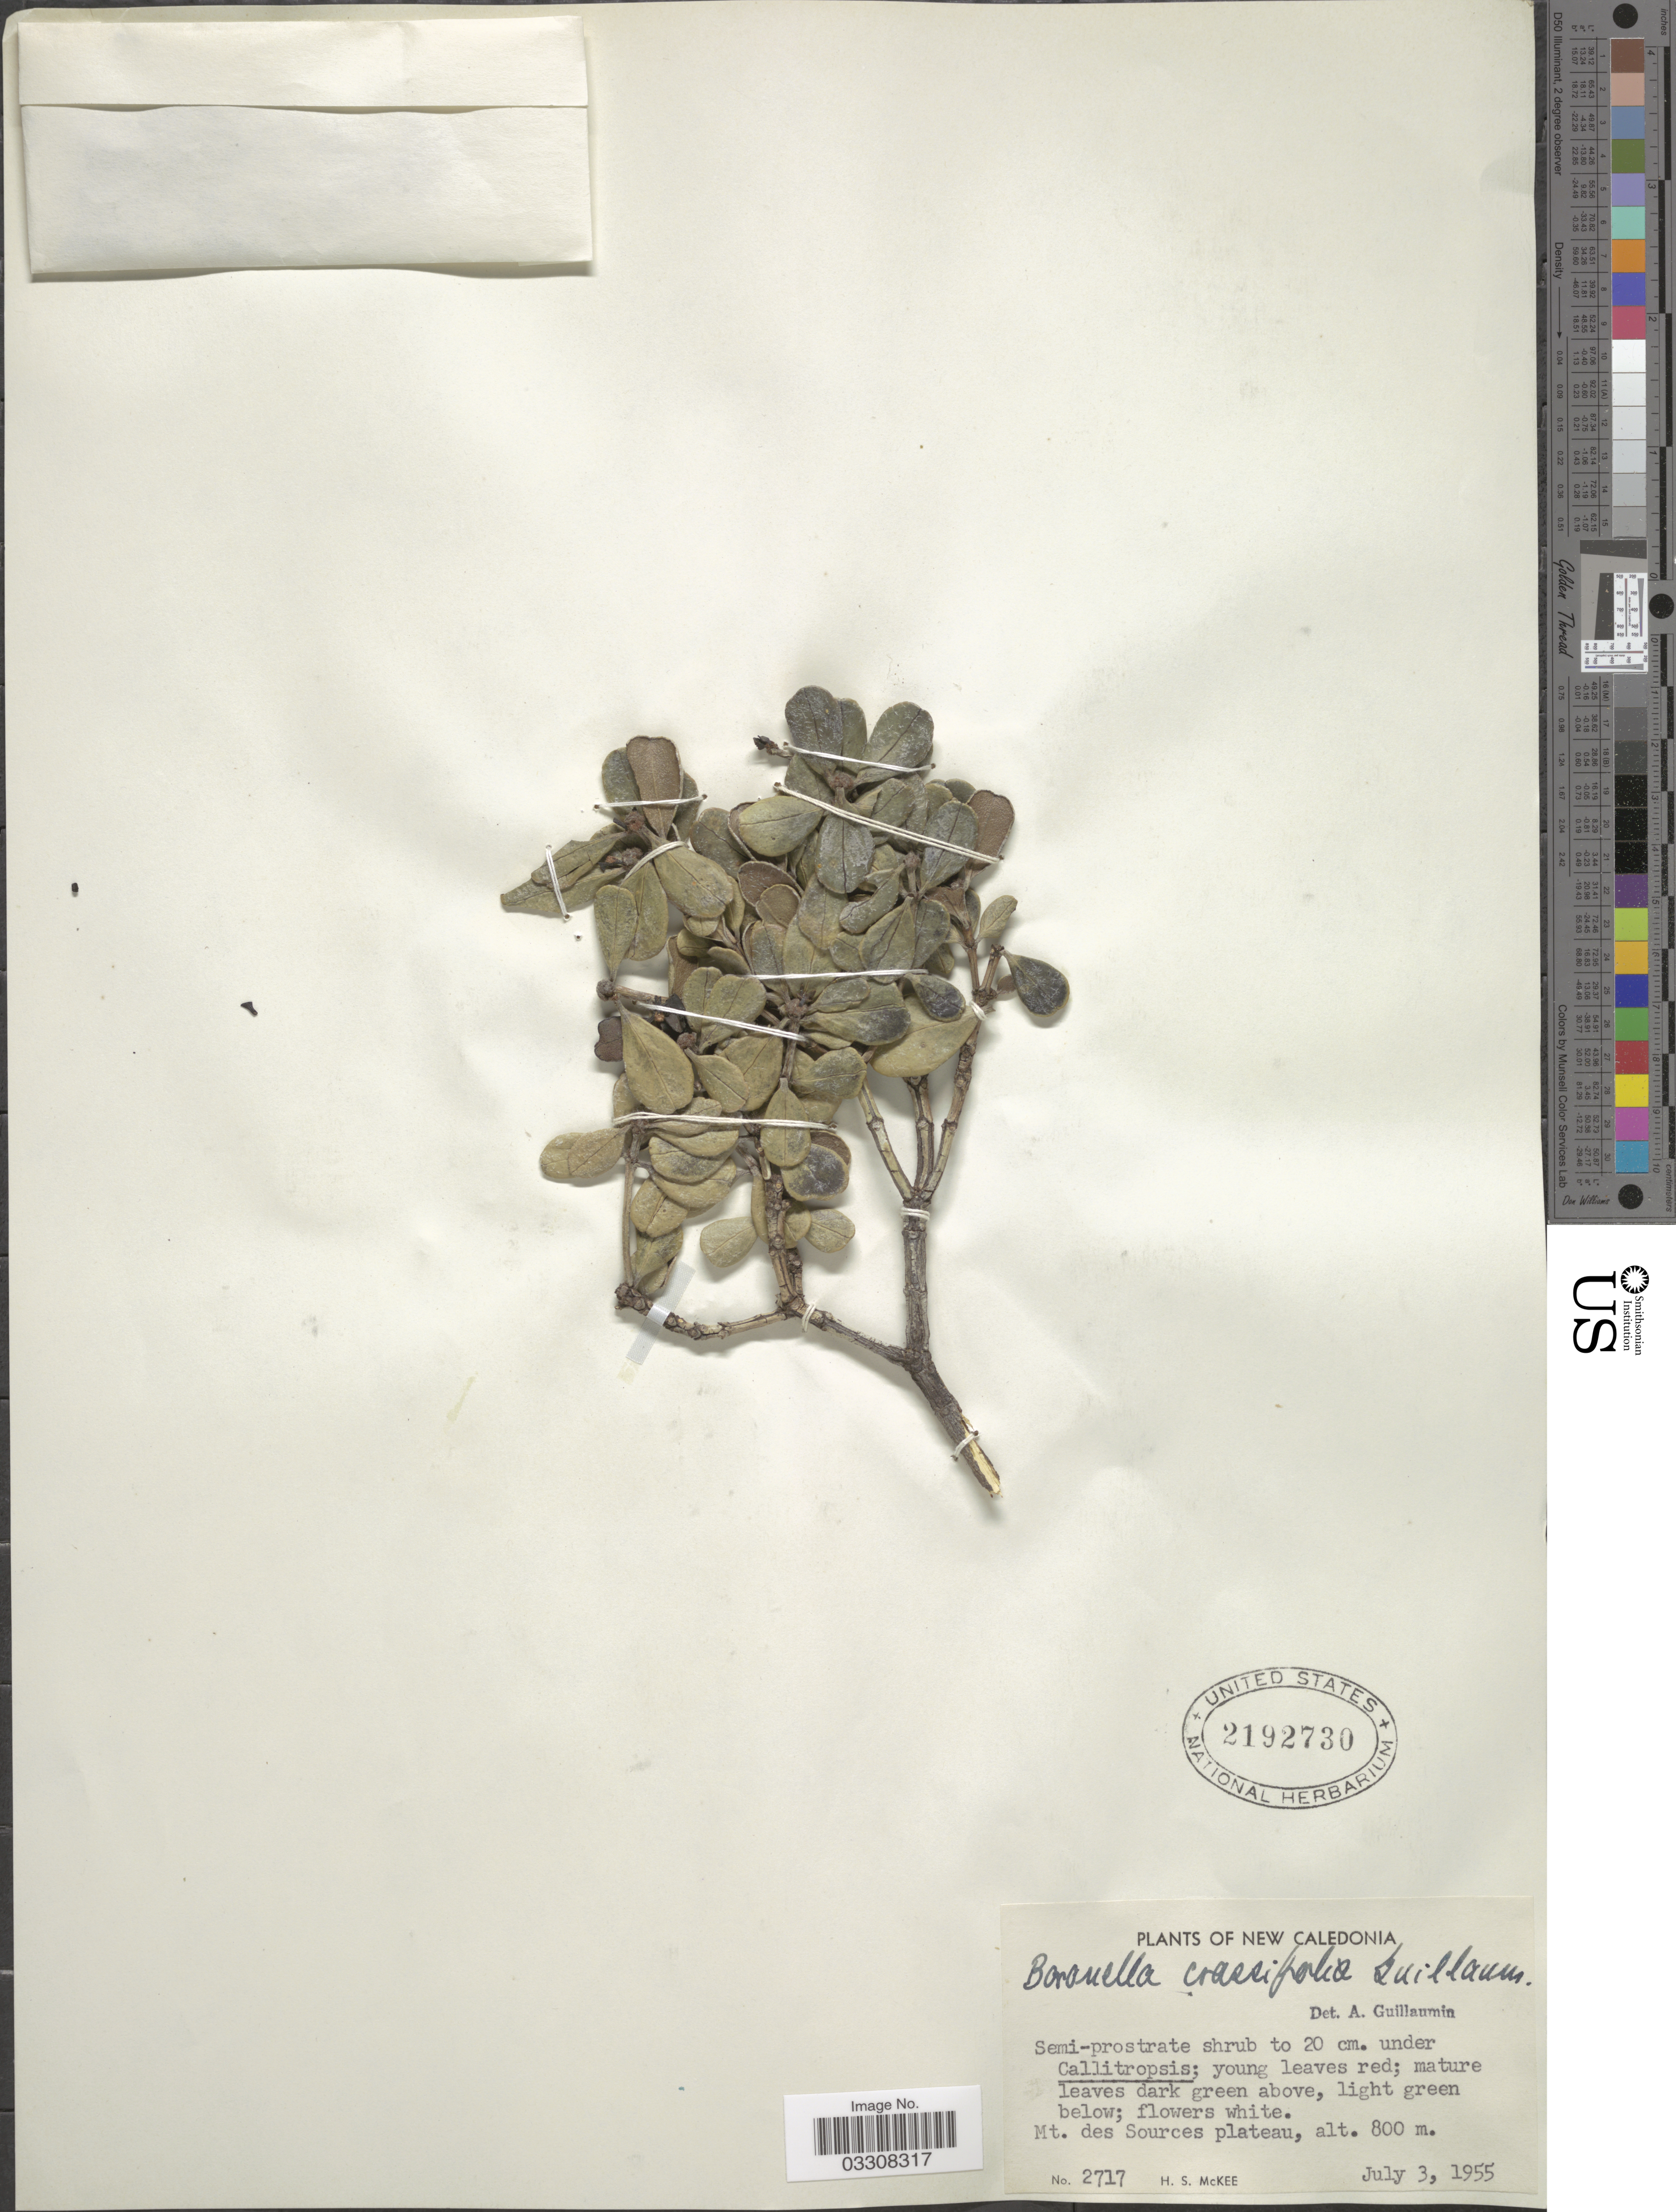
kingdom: Plantae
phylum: Tracheophyta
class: Magnoliopsida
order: Sapindales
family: Rutaceae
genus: Boronia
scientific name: Boronia hartleyi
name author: Duretto & Bayly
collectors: H. S. McKee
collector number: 2717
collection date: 1955-07-03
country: New Caledonia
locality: Mt. des Sources plateau.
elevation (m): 800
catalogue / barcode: US 2192730